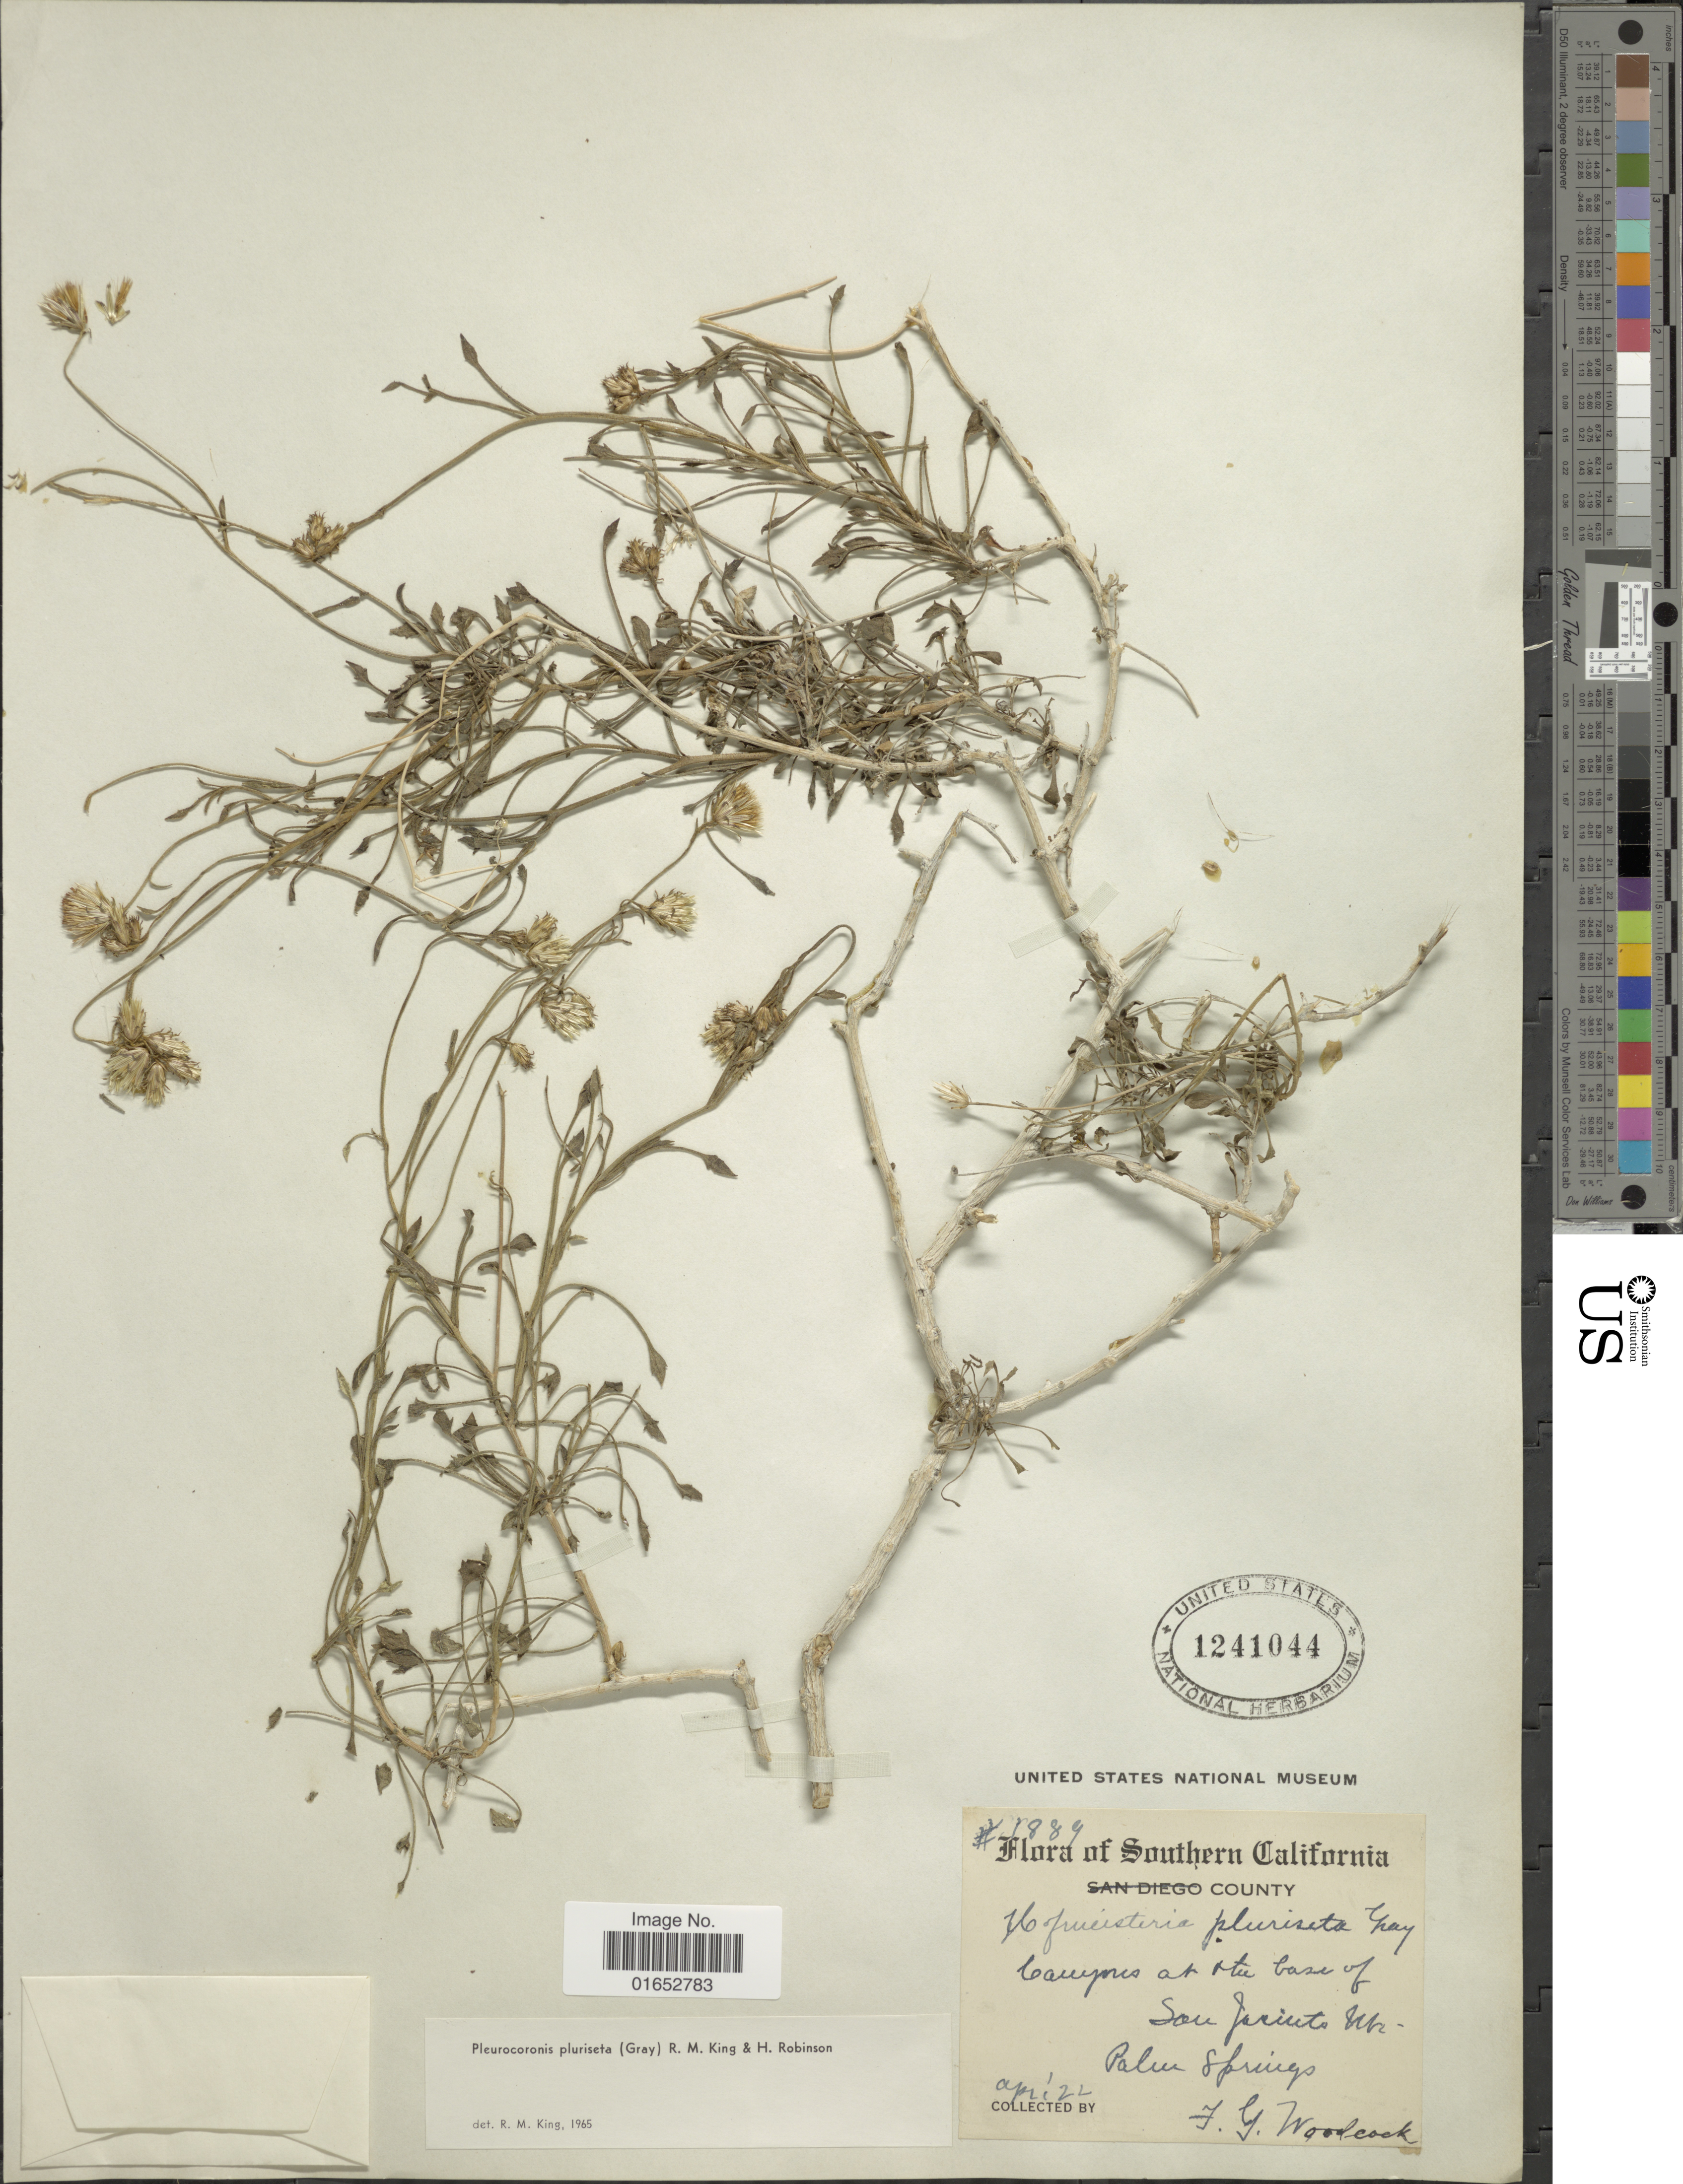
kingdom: Plantae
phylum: Tracheophyta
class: Magnoliopsida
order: Asterales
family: Asteraceae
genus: Pleurocoronis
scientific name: Pleurocoronis pluriseta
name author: (A. Gray) R.M. King & H. Rob.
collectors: F. Woodcock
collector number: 1889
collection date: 1922-04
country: United States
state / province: California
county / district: Riverside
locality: Southern California, Canyons at the base of San Jacinto Mts, Palm Springs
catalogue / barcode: US 1241044